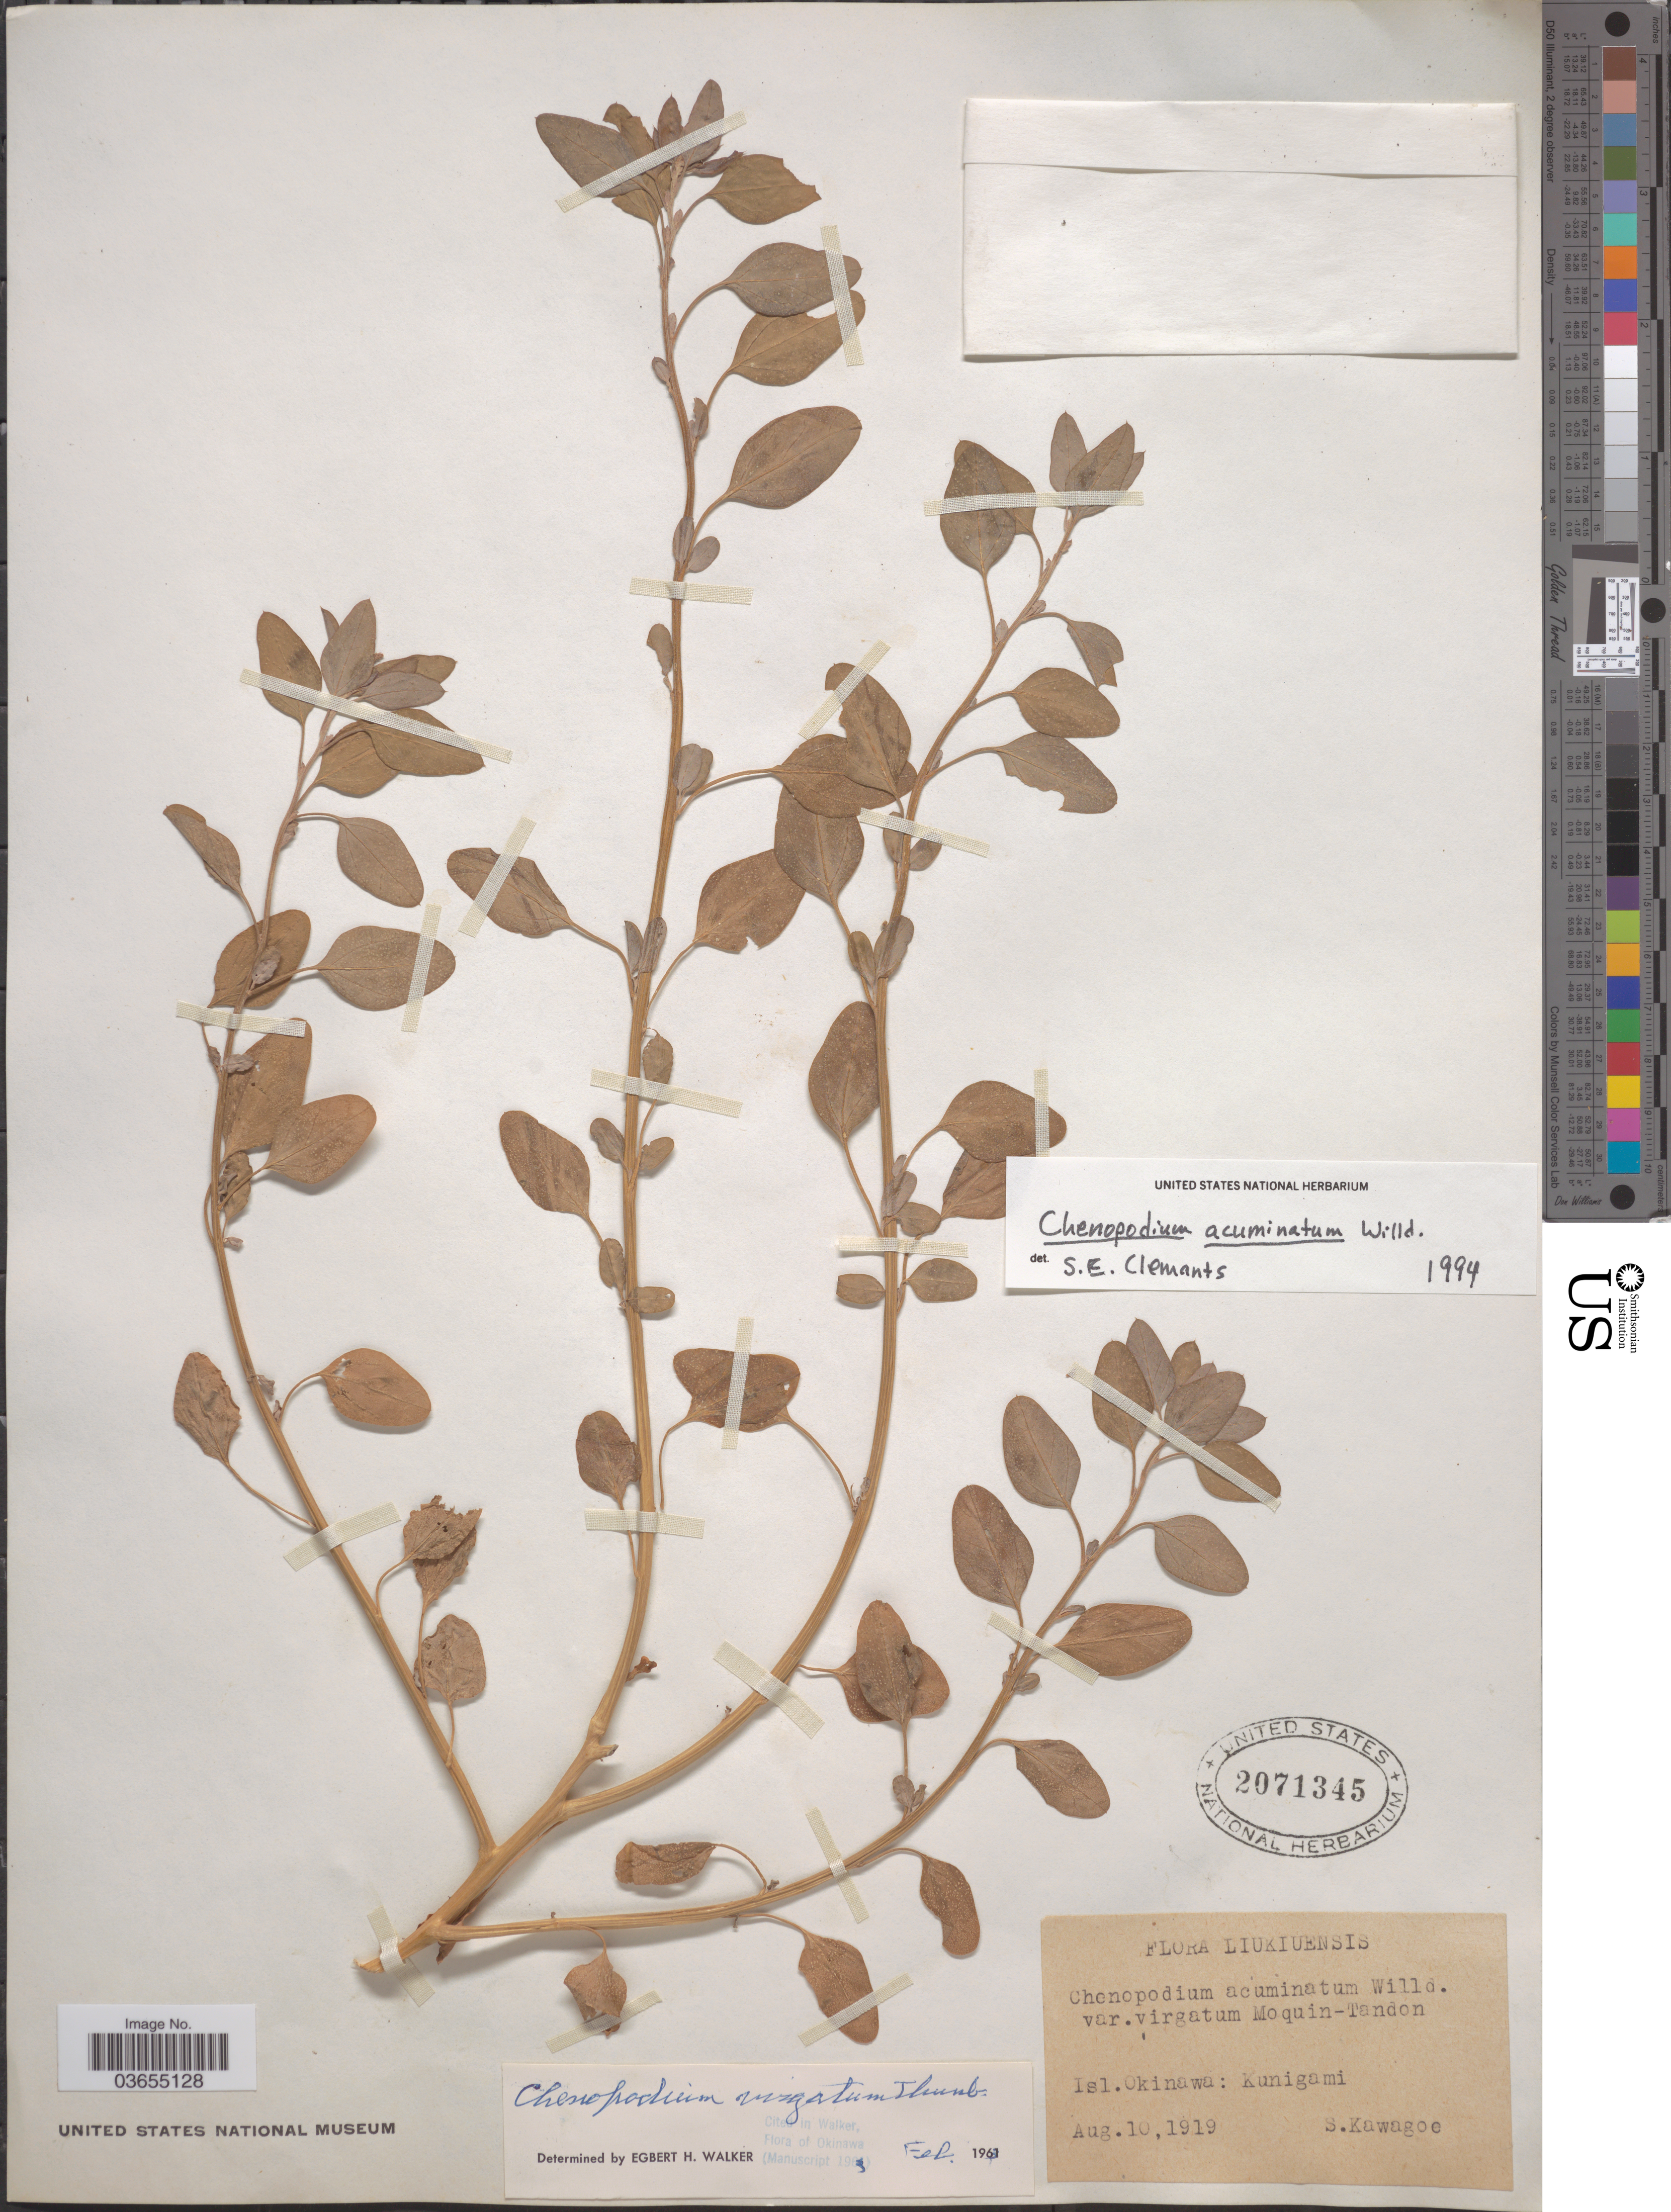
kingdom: Plantae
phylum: Tracheophyta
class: Magnoliopsida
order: Caryophyllales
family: Amaranthaceae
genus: Chenopodium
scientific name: Chenopodium acuminatum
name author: Willd.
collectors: S. Kawagoe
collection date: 1919-08-10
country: Japan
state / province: Okinawa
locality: Liukiuensis. Isl. Okinawa: Kunigami.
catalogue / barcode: US 2071345